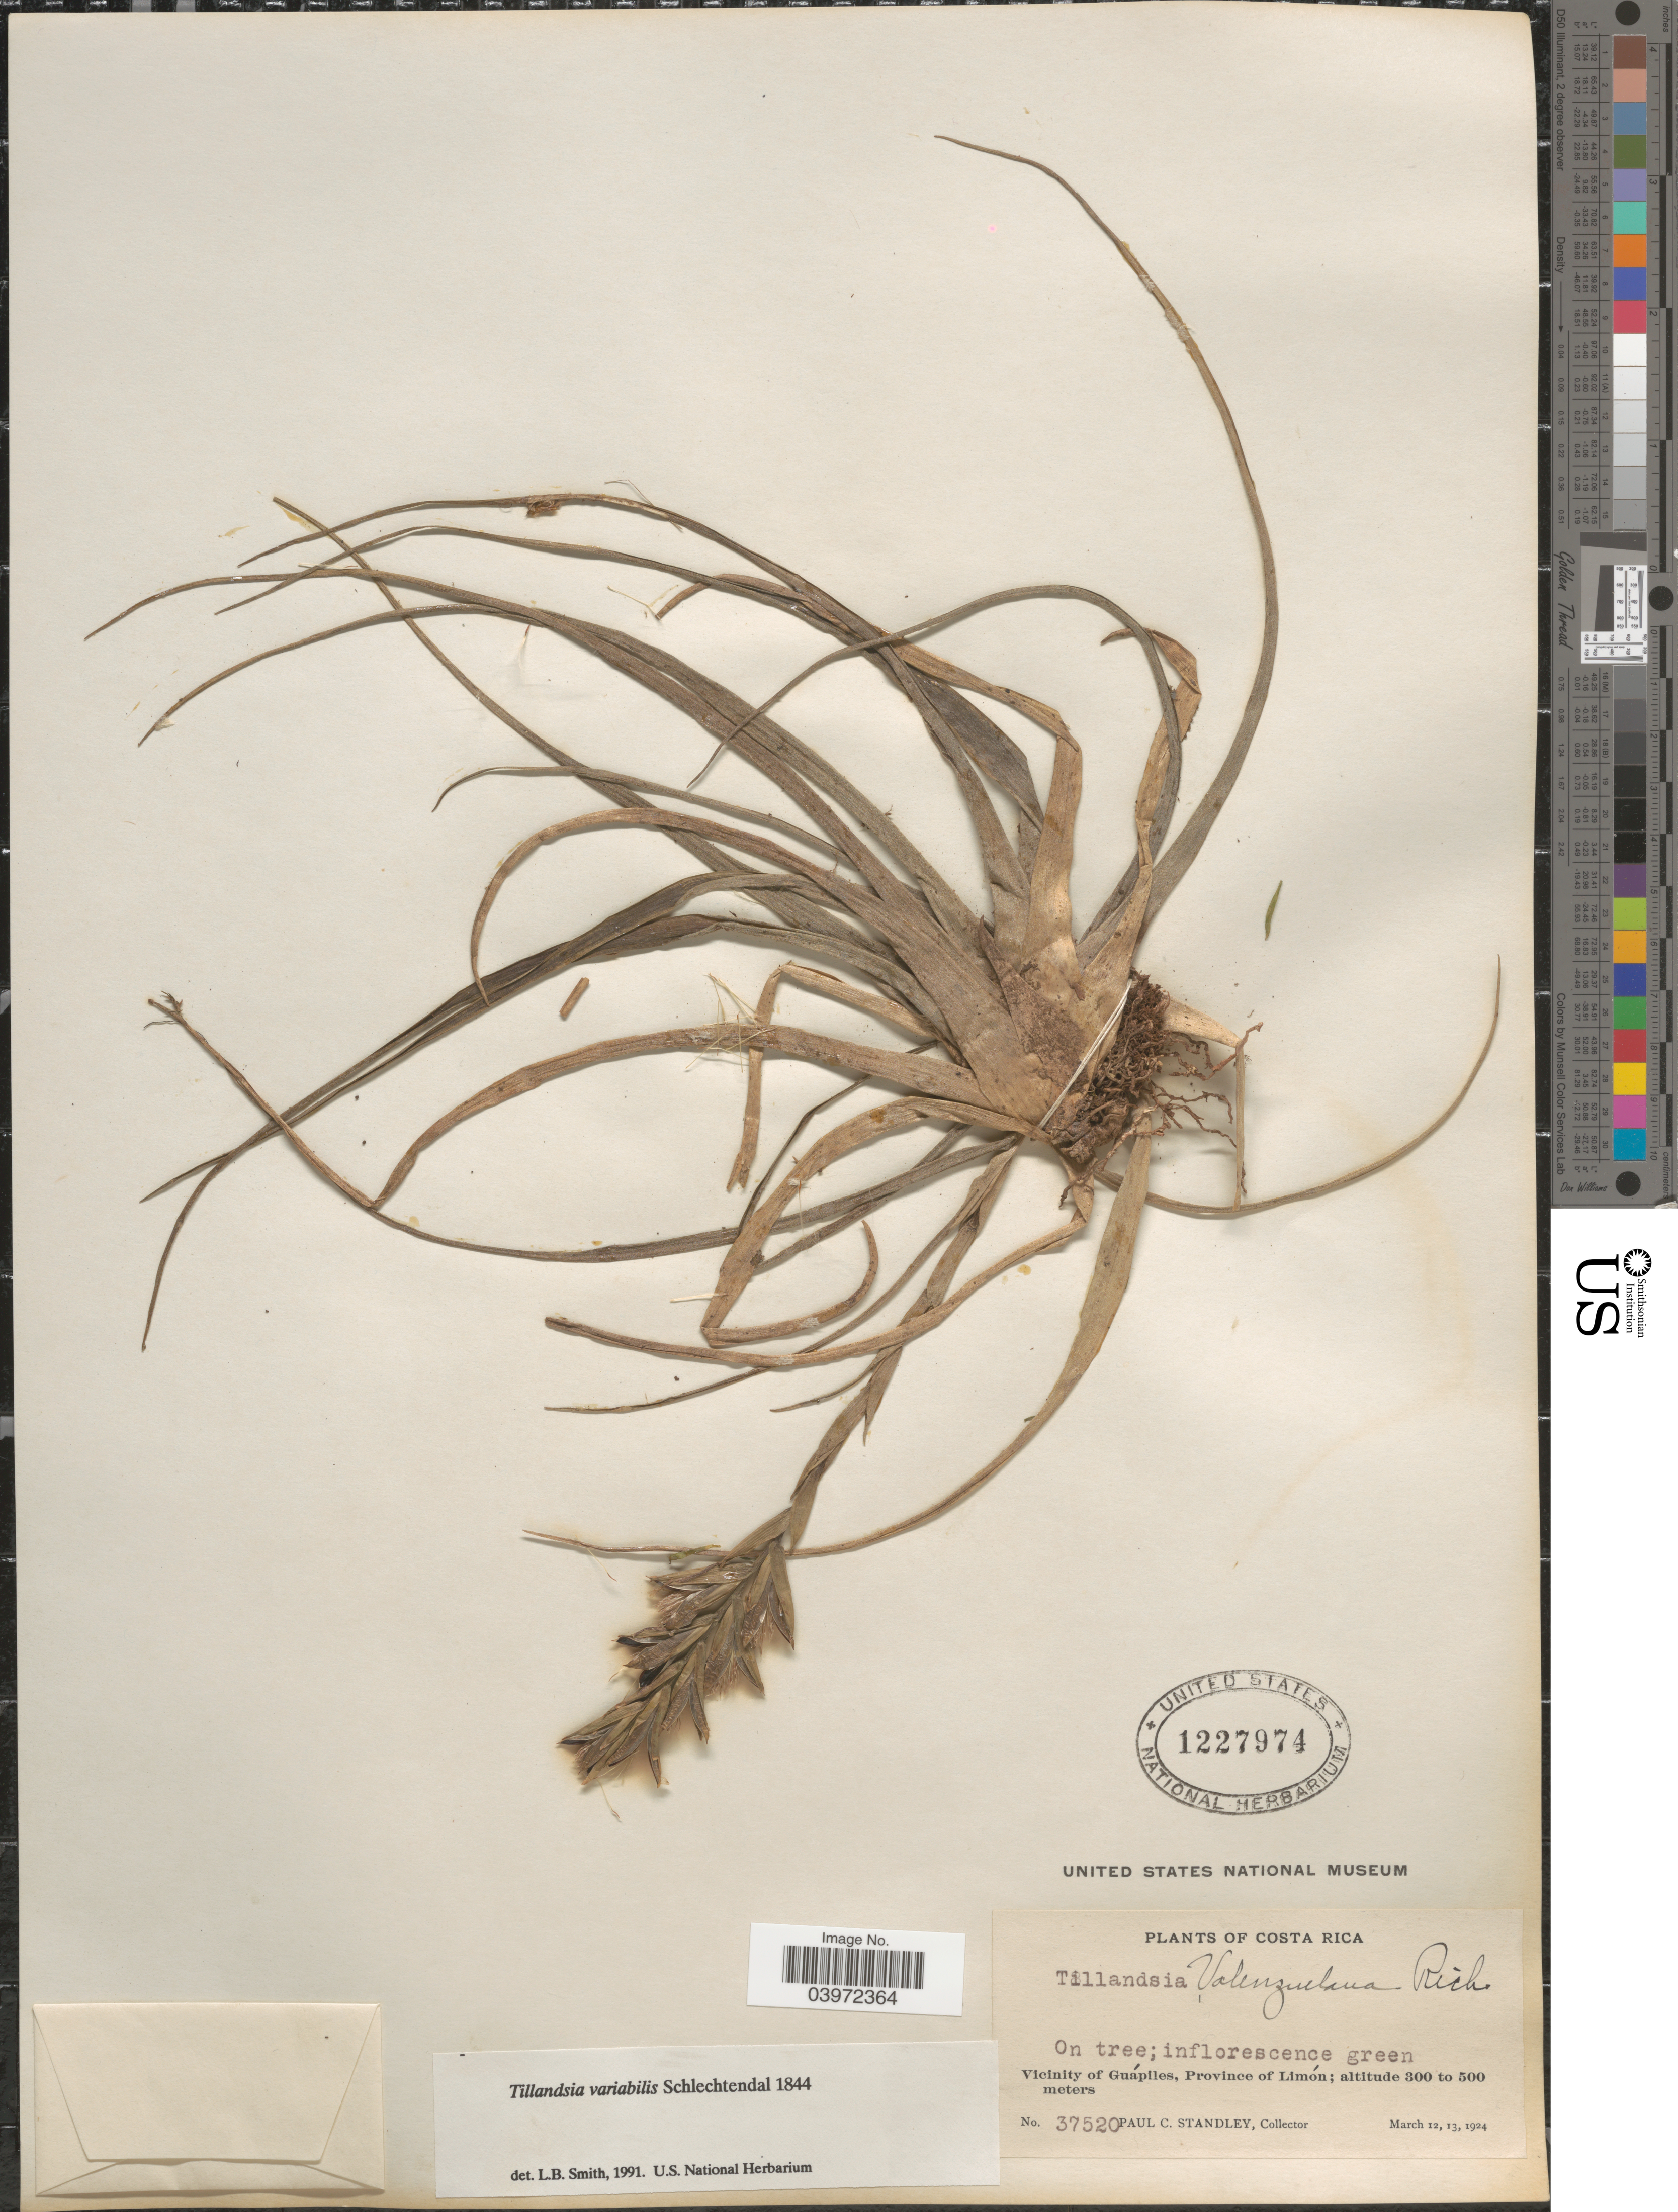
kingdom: Plantae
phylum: Tracheophyta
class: Liliopsida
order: Poales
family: Bromeliaceae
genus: Tillandsia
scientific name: Tillandsia variabilis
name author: Schltdl.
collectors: P. C. Standley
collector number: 37520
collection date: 1924-03-12/1924-03-13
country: Costa Rica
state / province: Limón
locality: Vicinity of Guápiles.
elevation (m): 300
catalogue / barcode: US 1227974